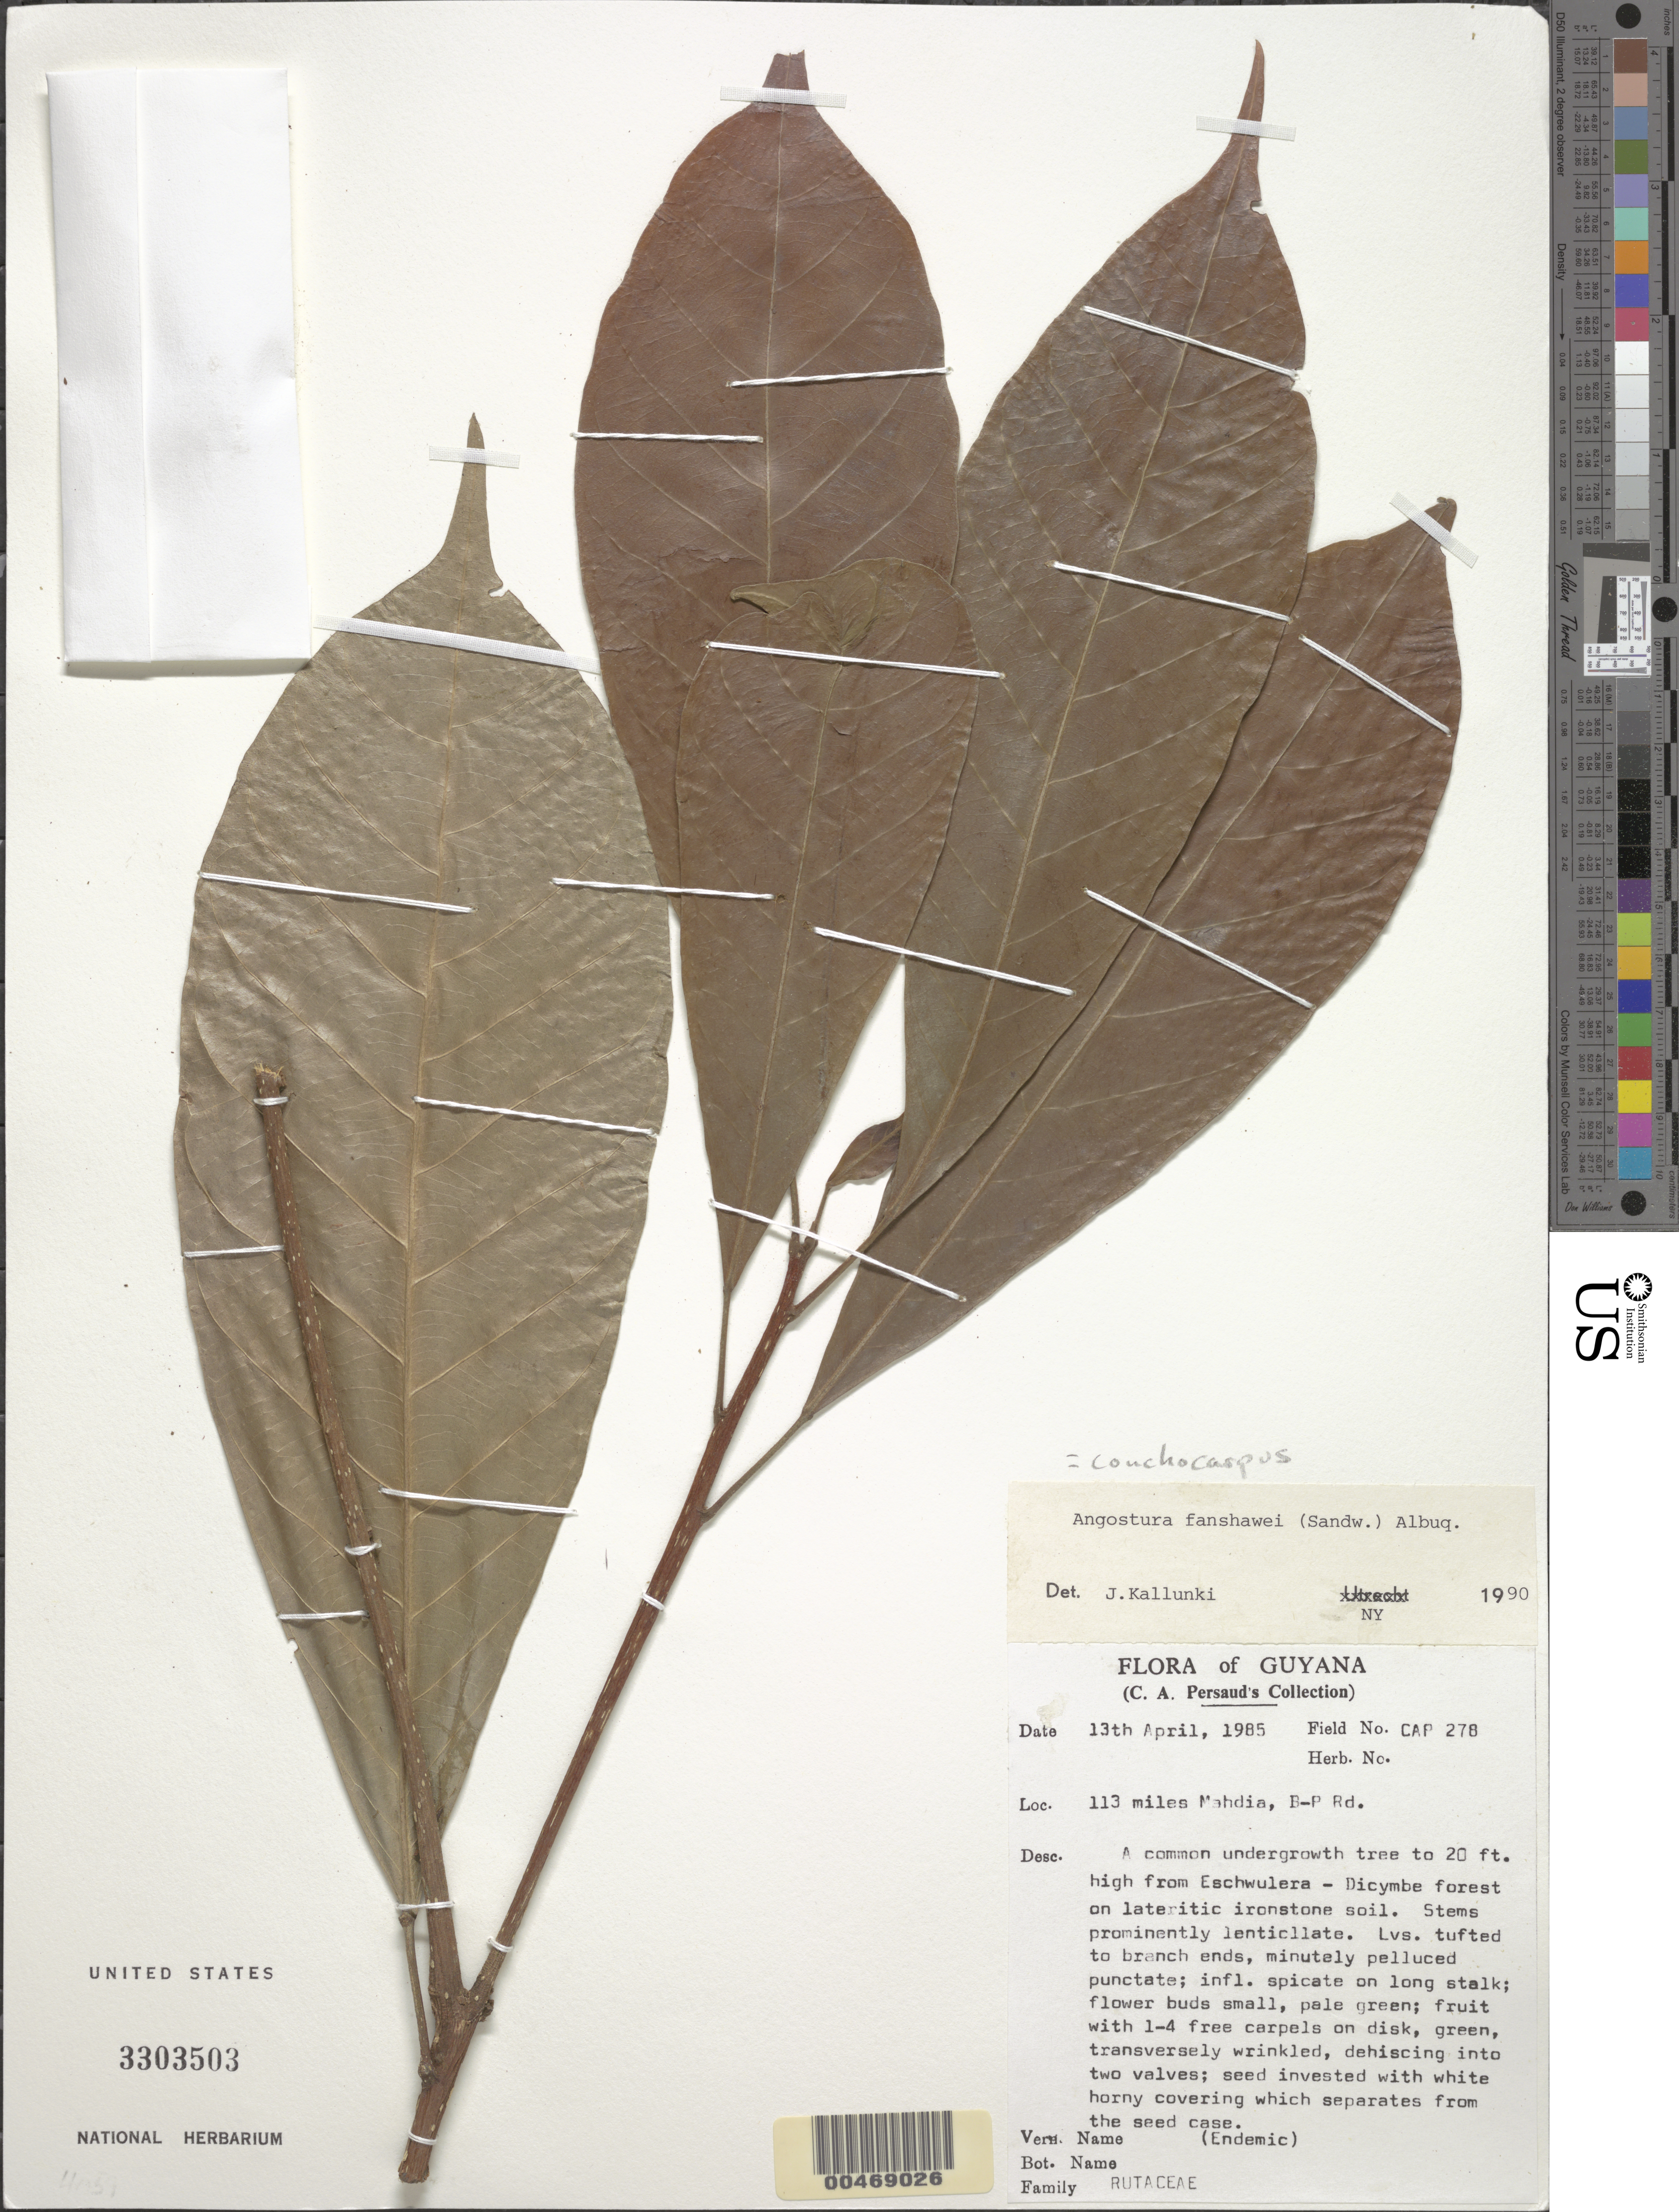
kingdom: Plantae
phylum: Tracheophyta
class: Magnoliopsida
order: Sapindales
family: Rutaceae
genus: Conchocarpus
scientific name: Conchocarpus fanshawei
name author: (Sandwith) Kallunki & Pirani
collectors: C. Persaud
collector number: CAP278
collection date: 1985-04-13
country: Guyana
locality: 113 miles Mahdia, B-P Rd.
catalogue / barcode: US 3303503